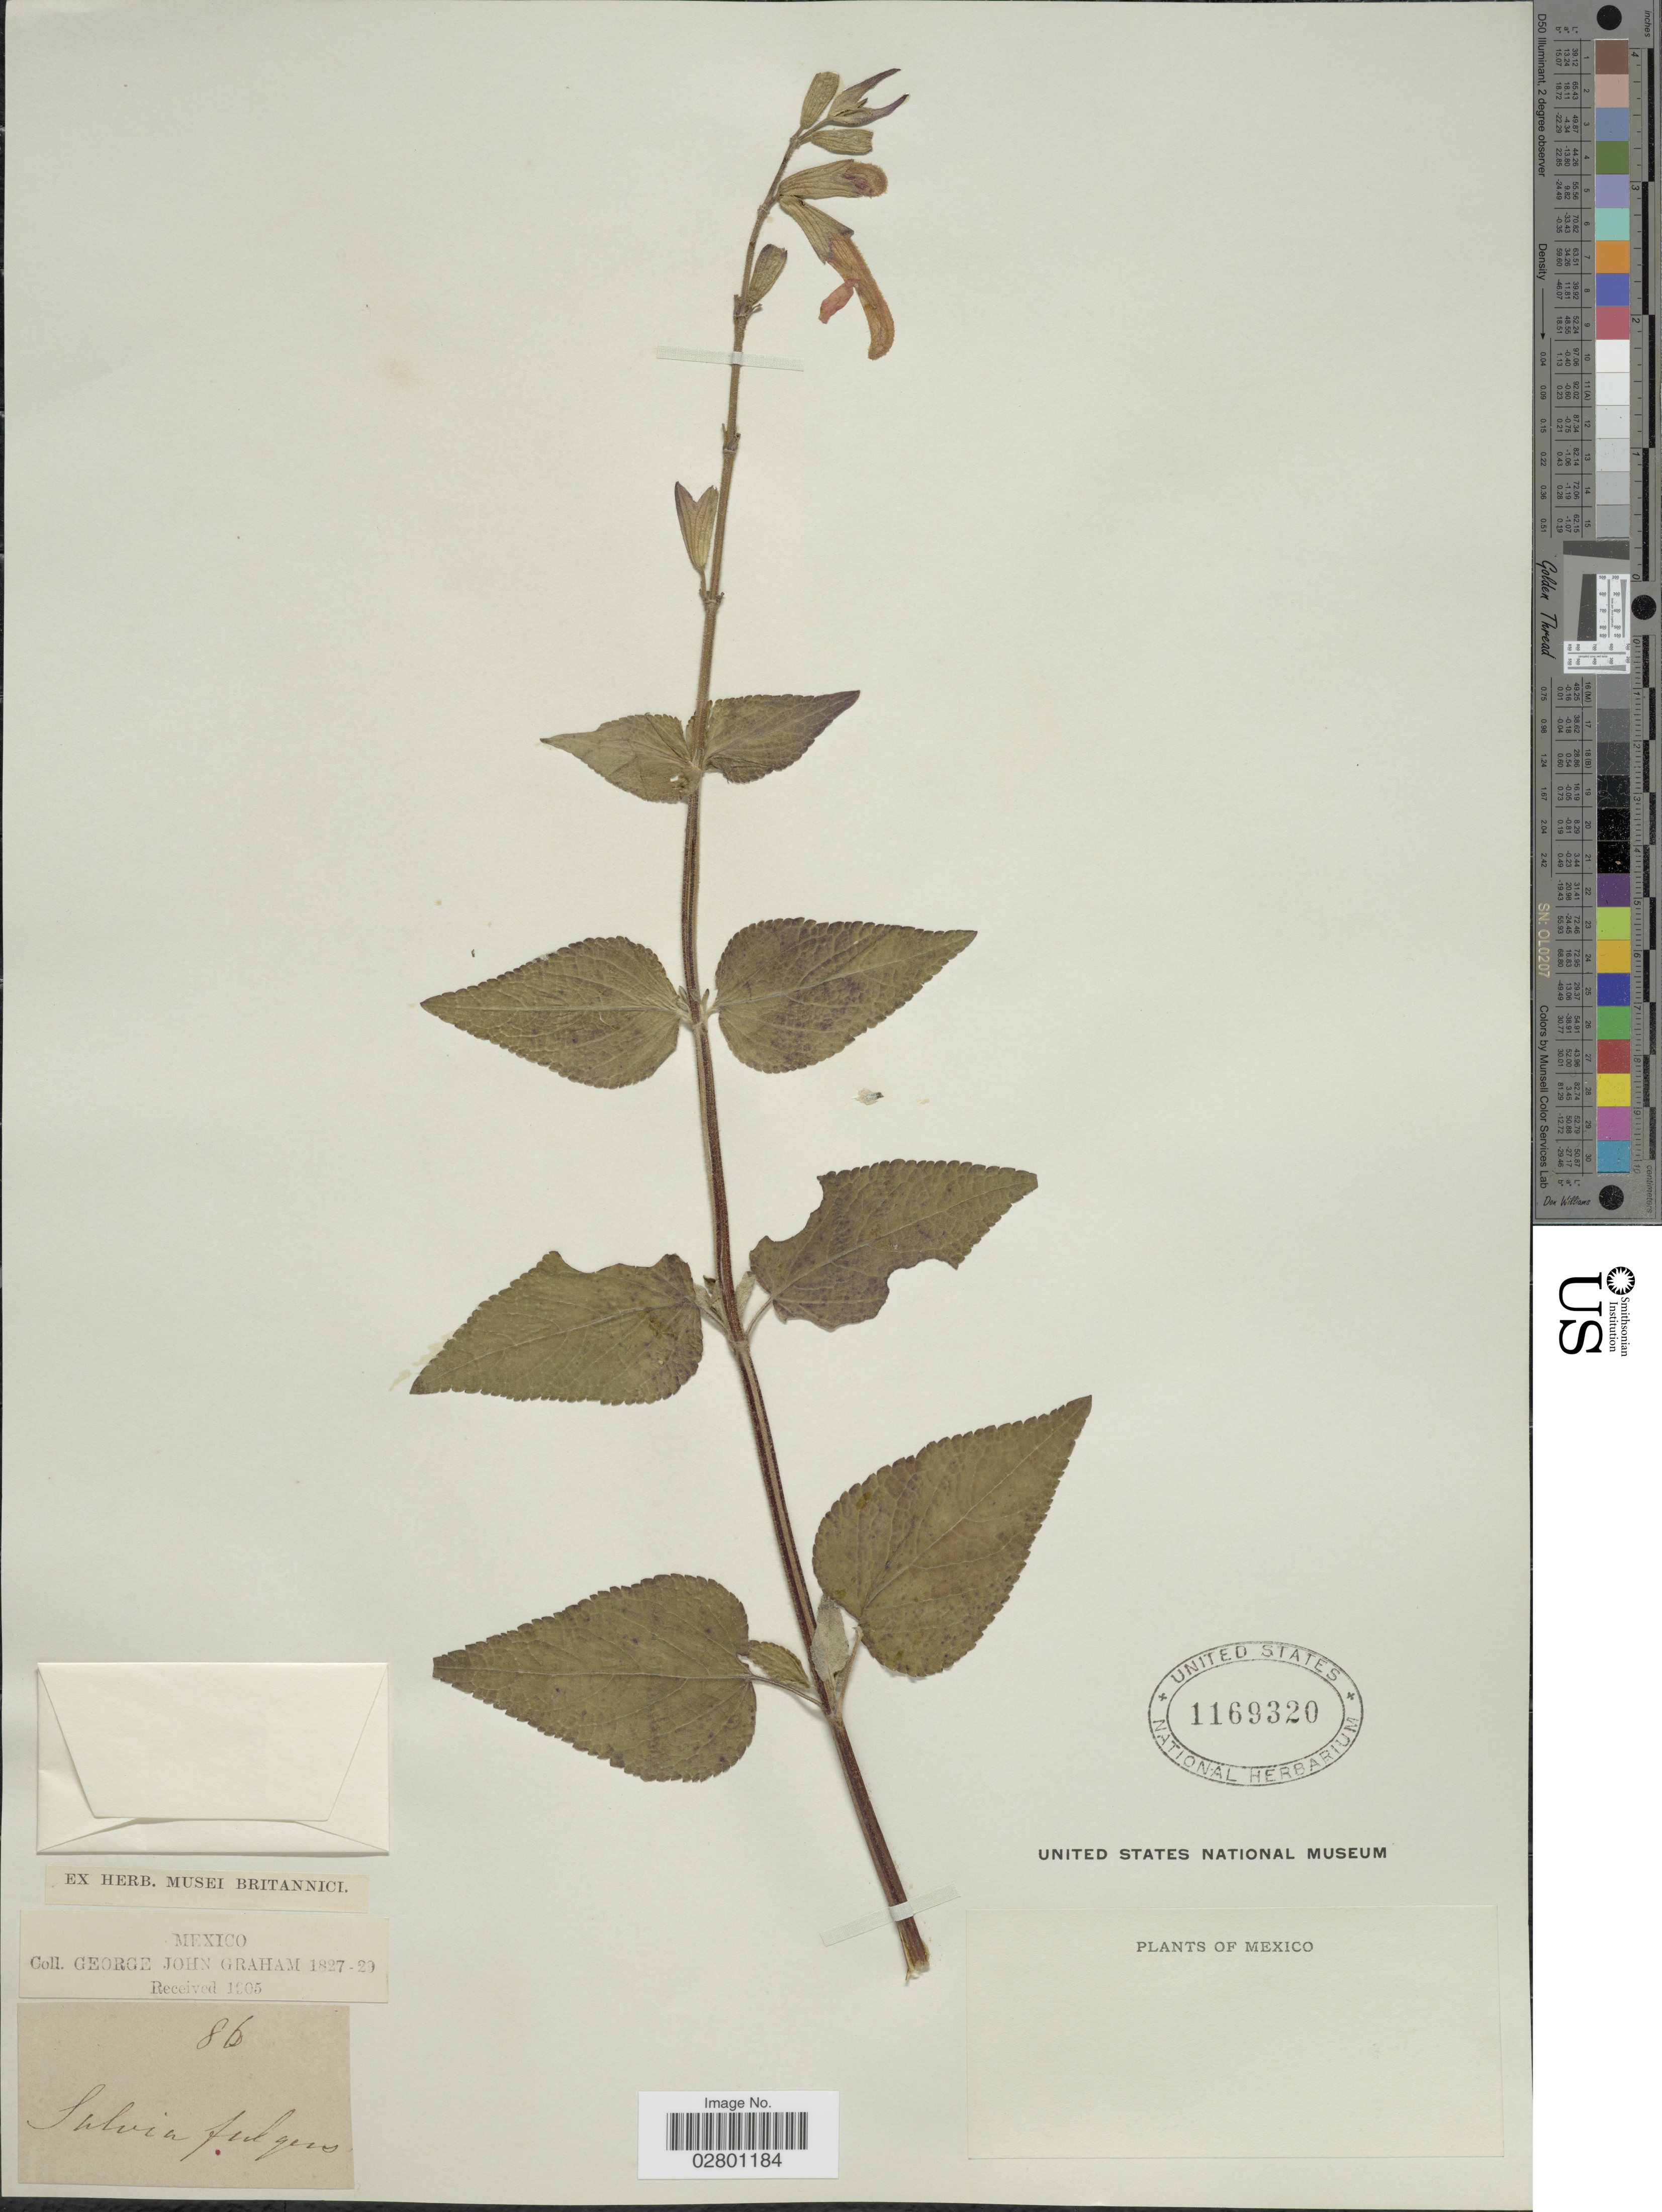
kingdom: Plantae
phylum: Tracheophyta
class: Magnoliopsida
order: Lamiales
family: Lamiaceae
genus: Salvia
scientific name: Salvia fulgens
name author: Cav.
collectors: J. Graham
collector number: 86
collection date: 1827/1829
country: Mexico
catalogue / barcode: US 1169320